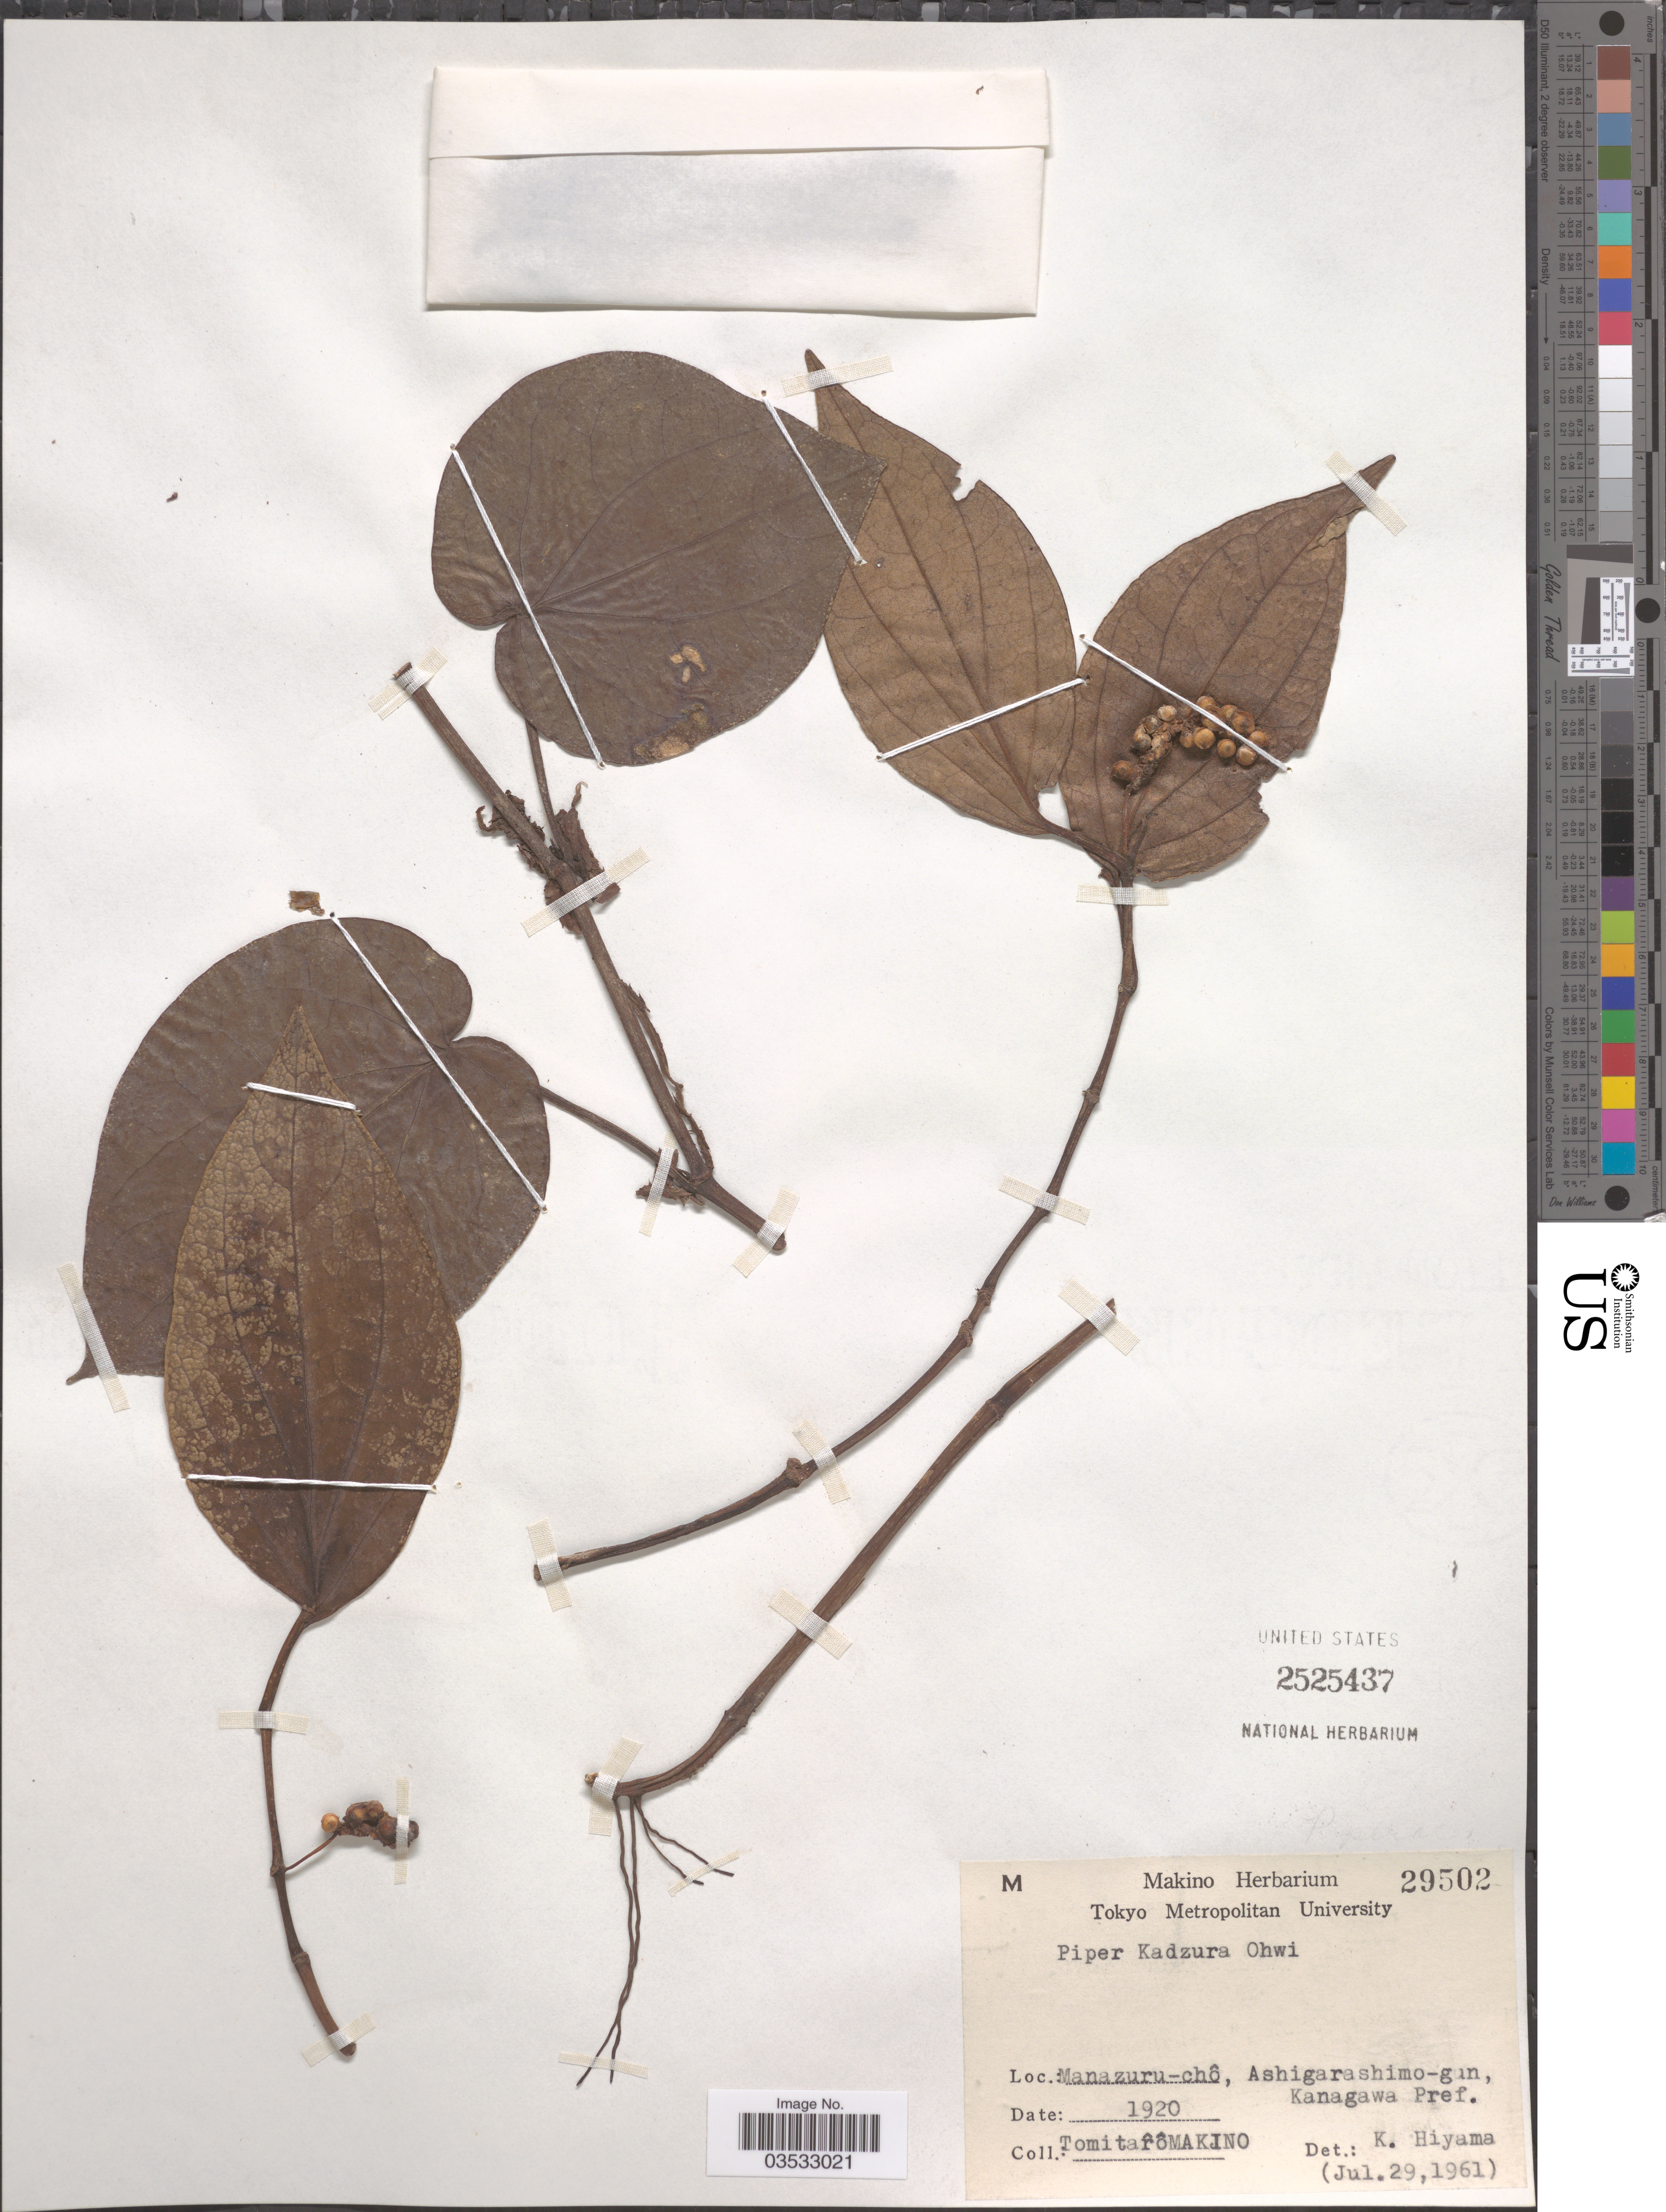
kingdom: Plantae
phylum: Tracheophyta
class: Magnoliopsida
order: Piperales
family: Piperaceae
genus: Piper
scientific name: Piper kadsura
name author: (Choisy) Ohwi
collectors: T. Makino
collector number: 29502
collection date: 1920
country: Japan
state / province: Kanagawa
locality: Manazuru-chô, Ashigarashimo-gun, Kanagawa Pref.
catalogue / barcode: US 2525437